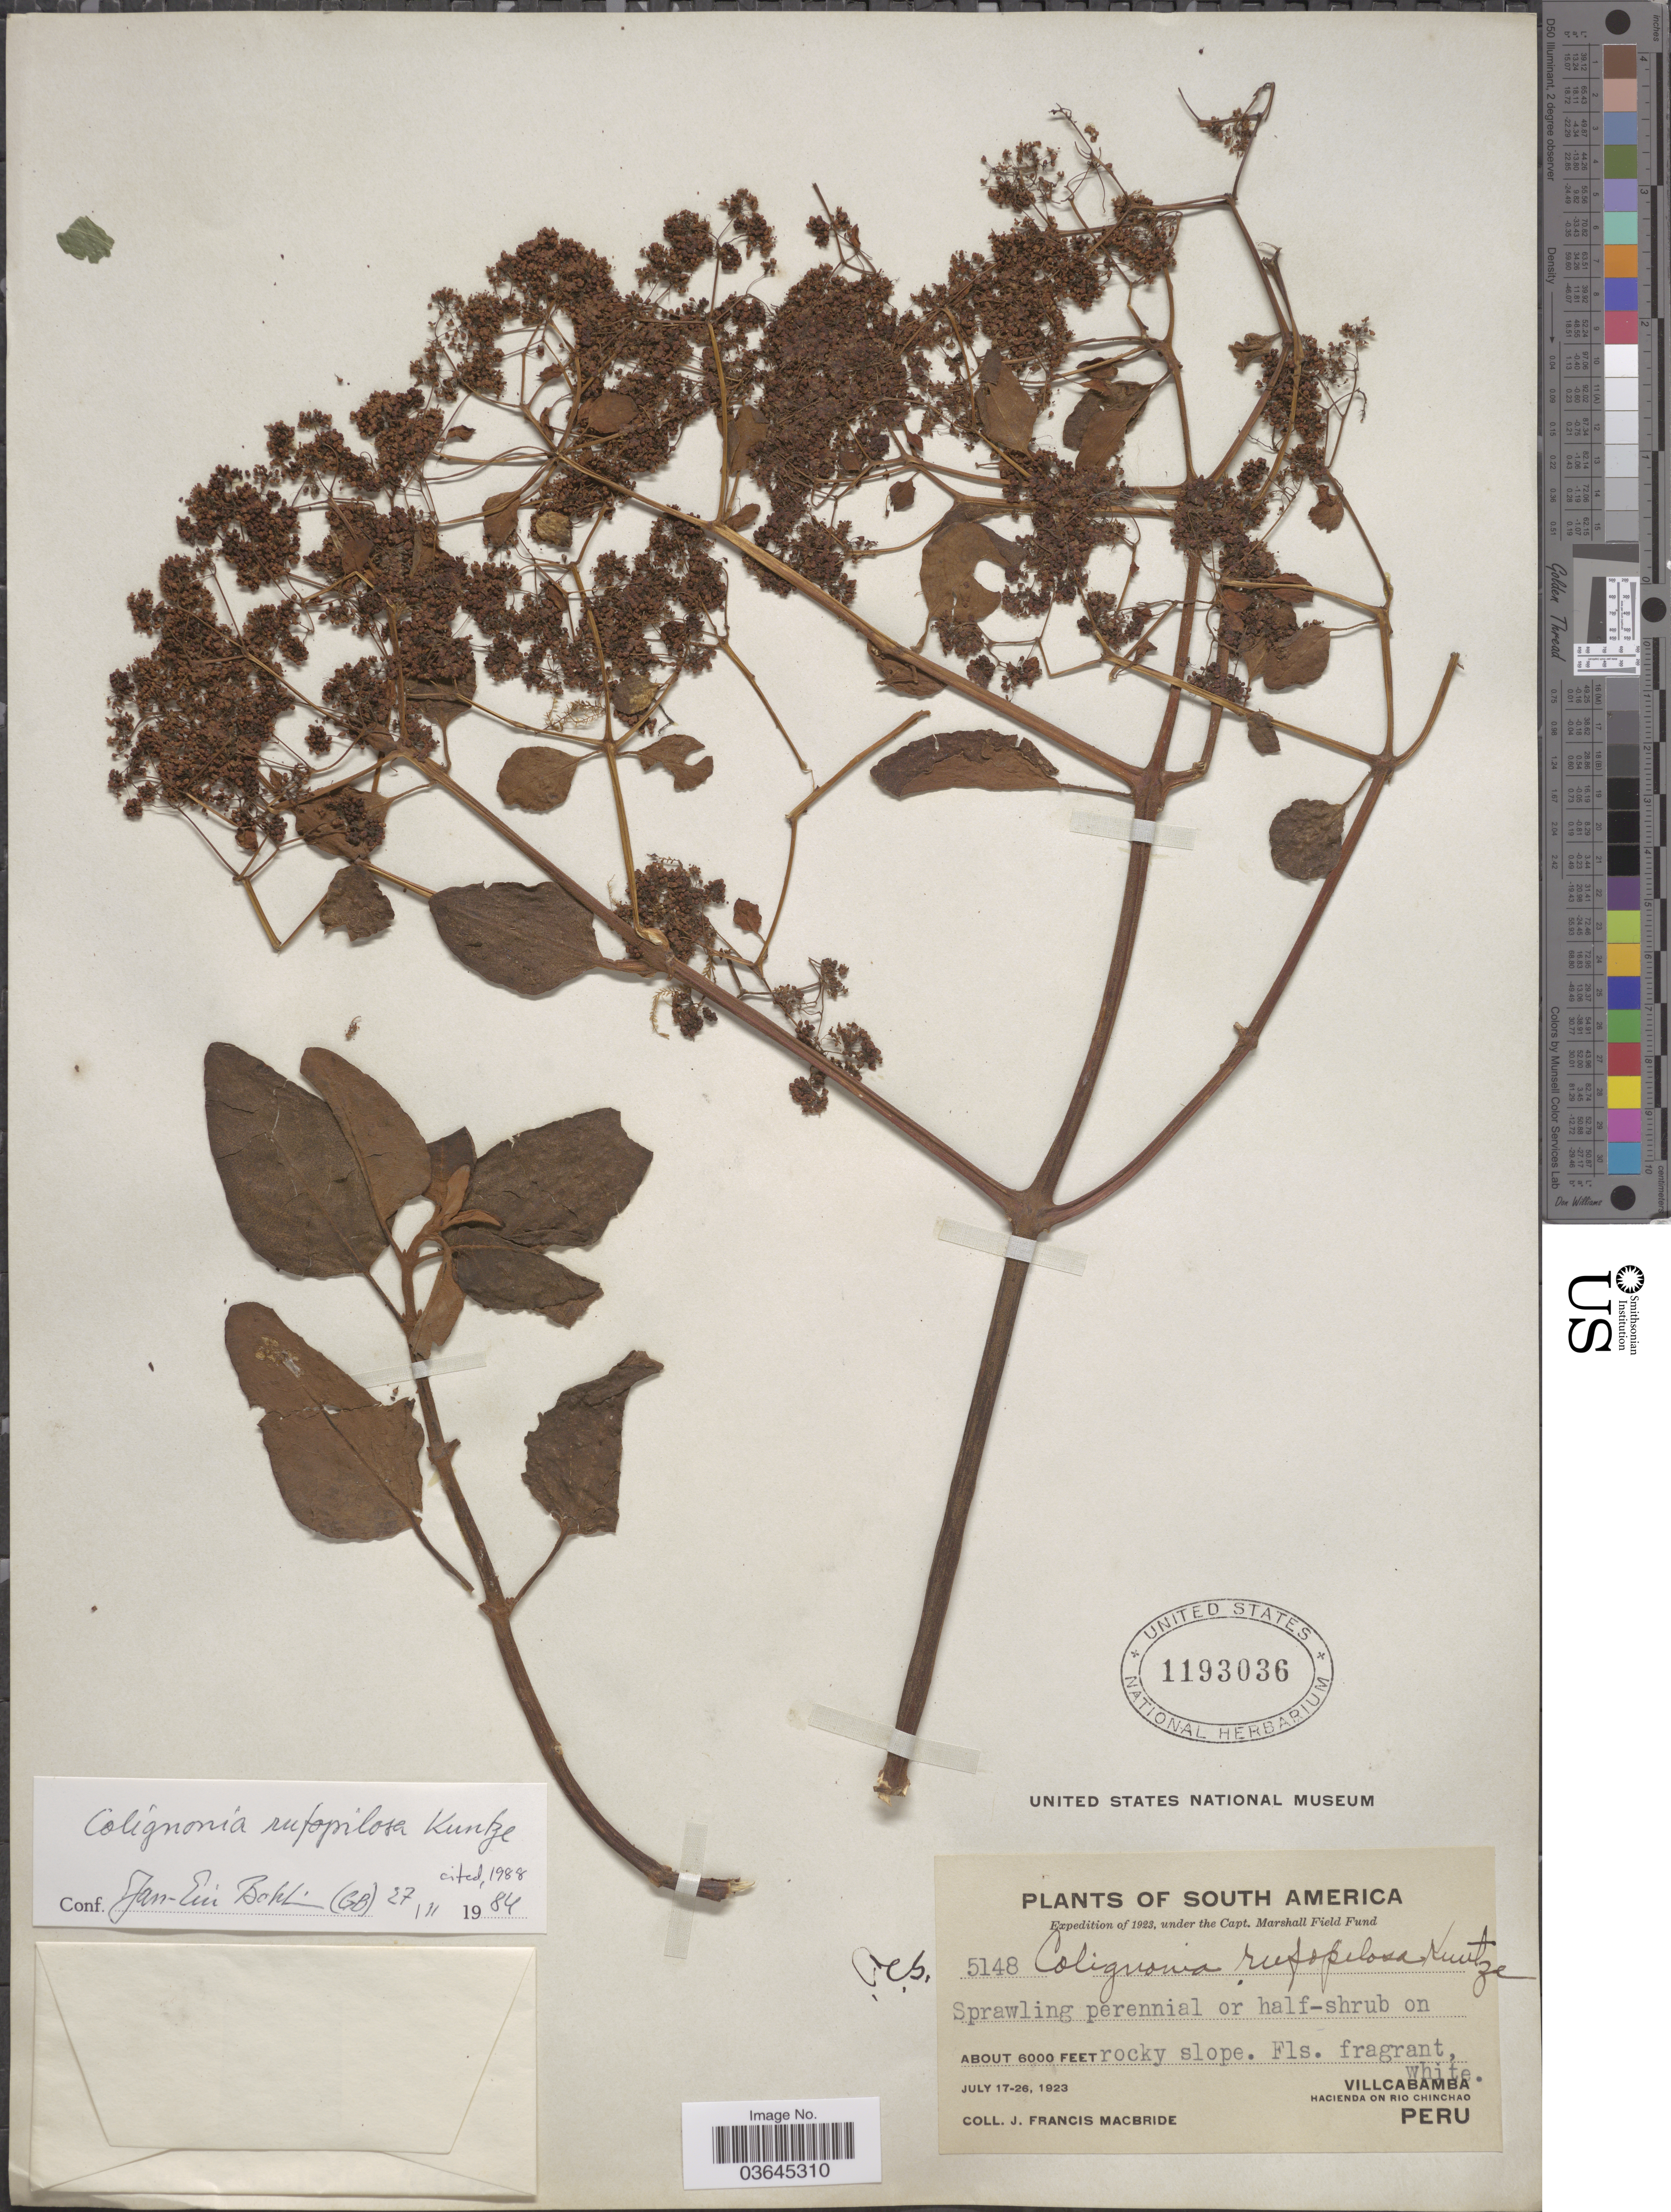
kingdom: Plantae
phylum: Tracheophyta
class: Magnoliopsida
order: Caryophyllales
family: Nyctaginaceae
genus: Colignonia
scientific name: Colignonia rufopilosa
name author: Kuntze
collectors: J. F. Macbride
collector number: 5148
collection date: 1923-07-17/1923-07-26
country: Peru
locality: Villcabamba. Hacienda on Rio Chinchao.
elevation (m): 1829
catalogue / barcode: US 1193036